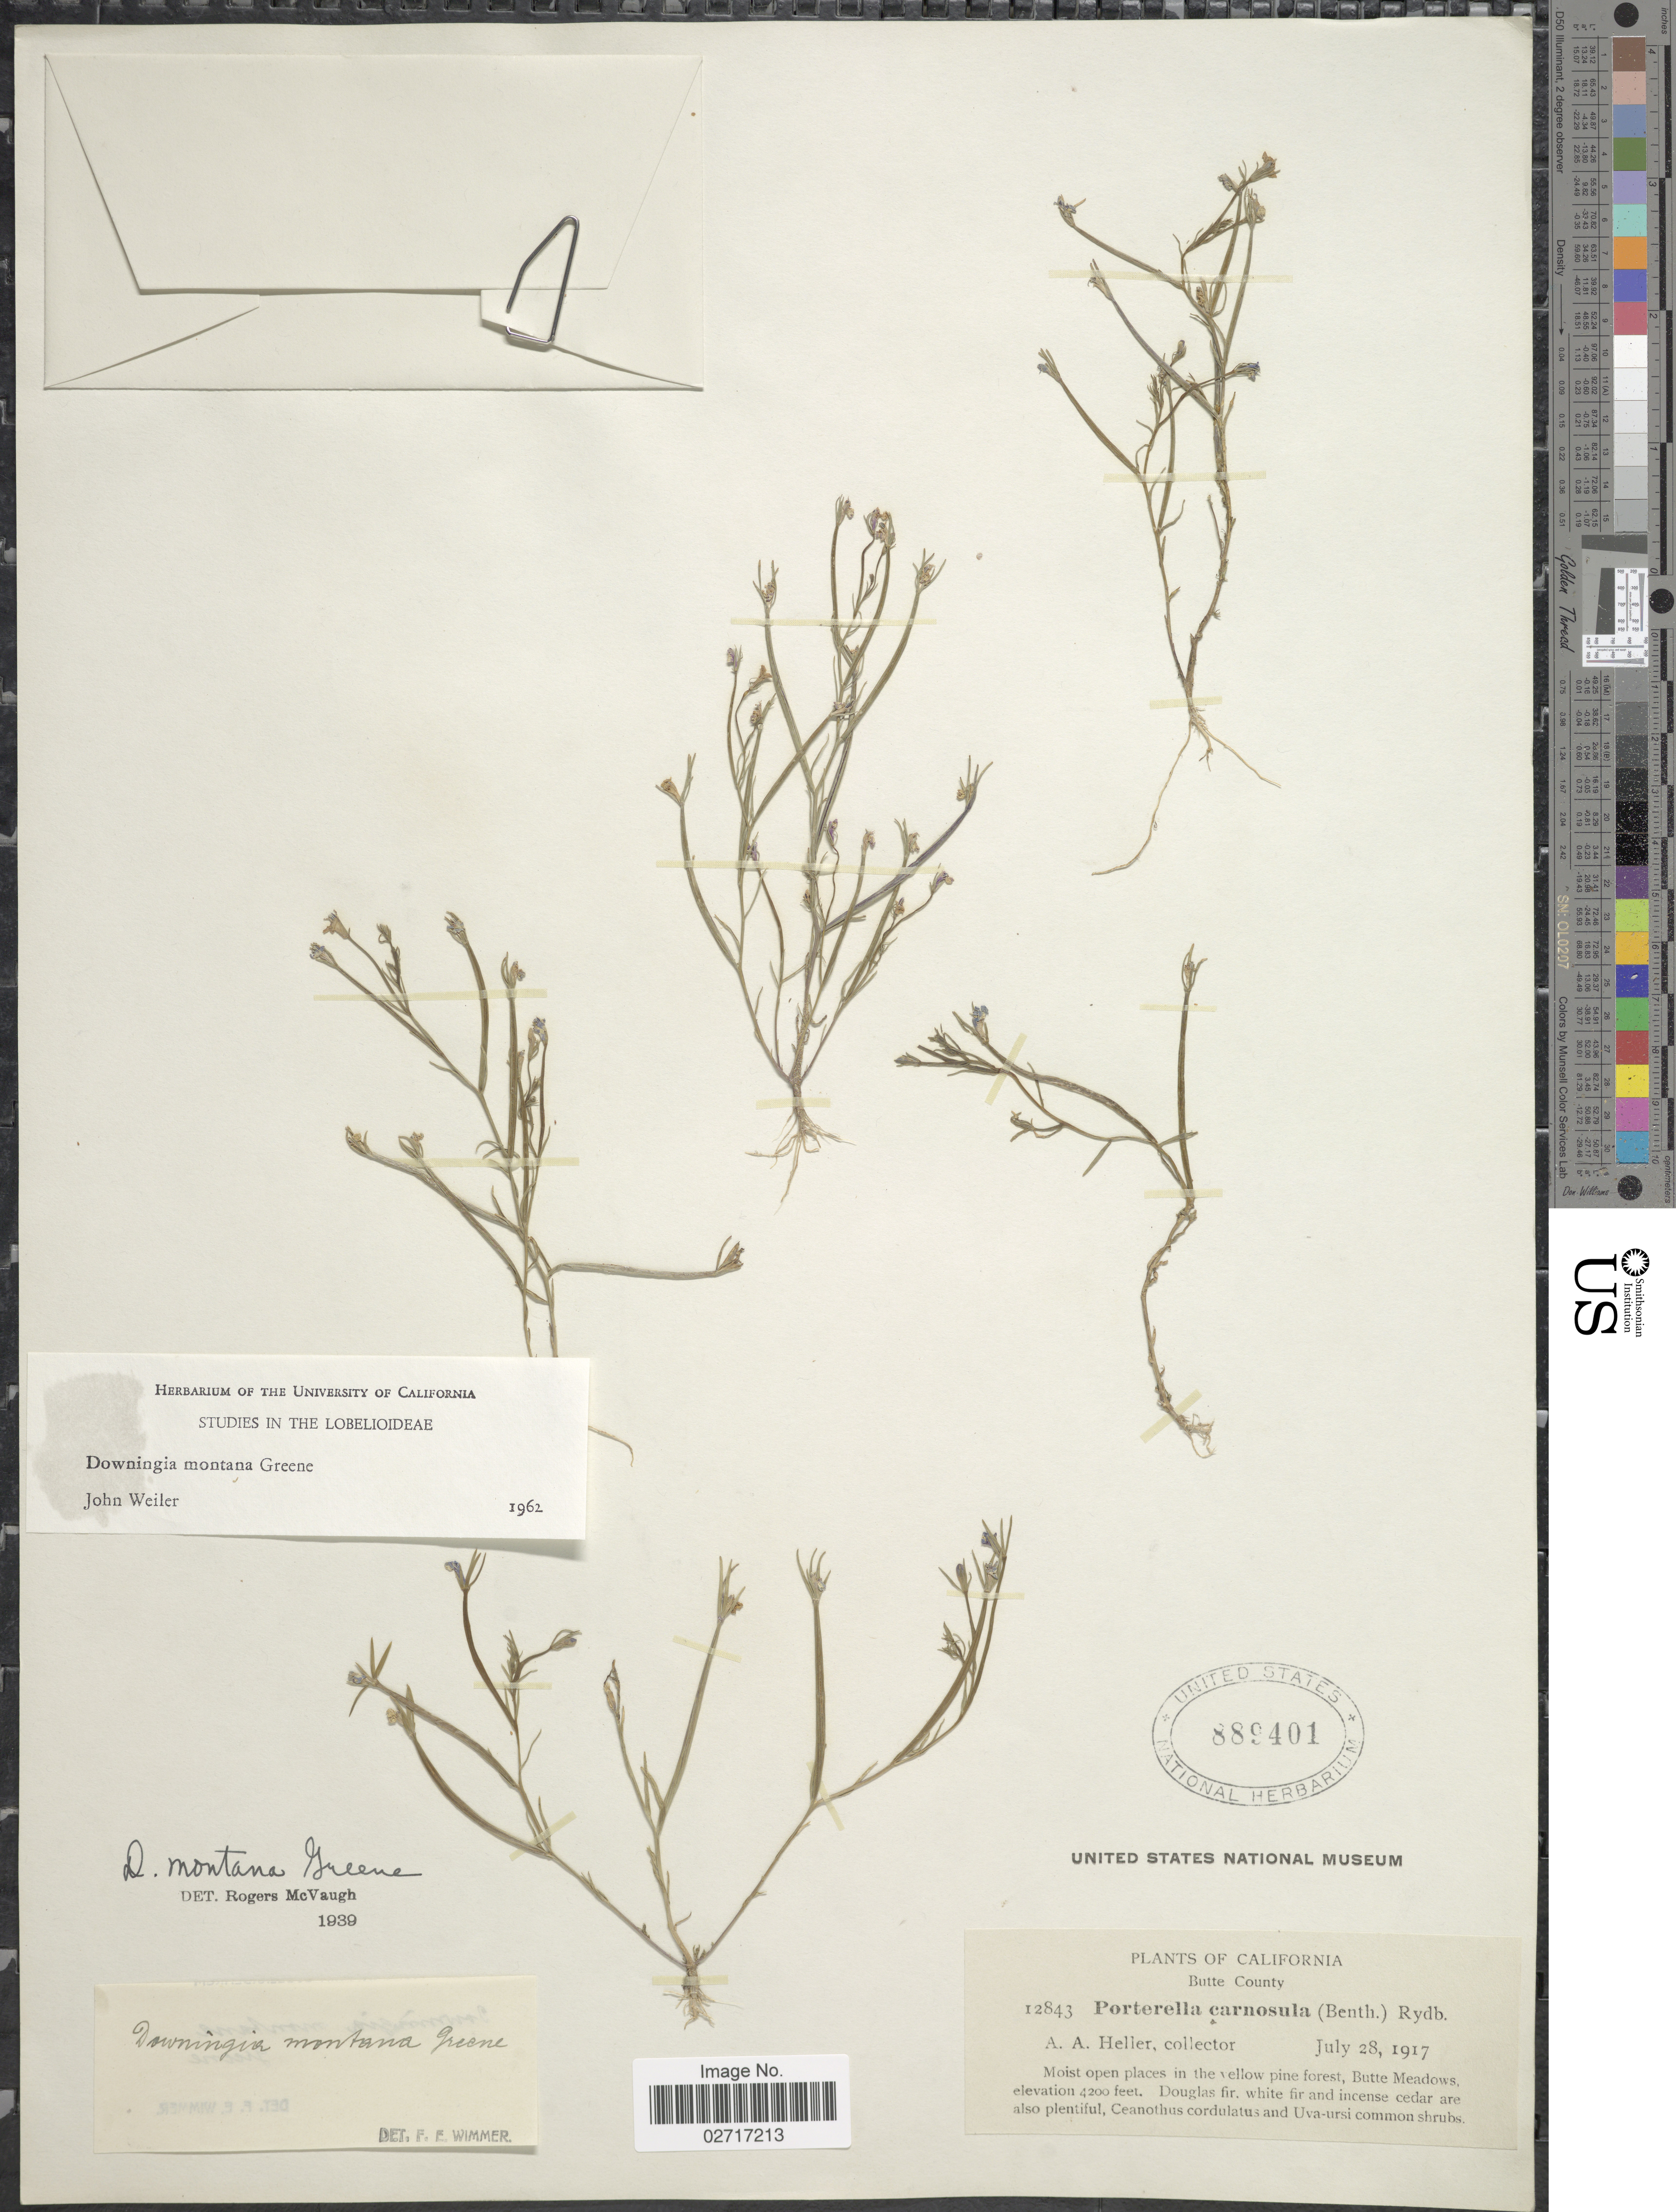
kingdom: Plantae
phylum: Tracheophyta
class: Magnoliopsida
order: Asterales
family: Campanulaceae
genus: Downingia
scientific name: Downingia montana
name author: S.W. Greene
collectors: A. A. Heller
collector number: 12843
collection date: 1917-07-28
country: United States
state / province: California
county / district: Butte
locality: Butte County. Butte Meadows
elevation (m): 1280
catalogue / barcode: US 889401